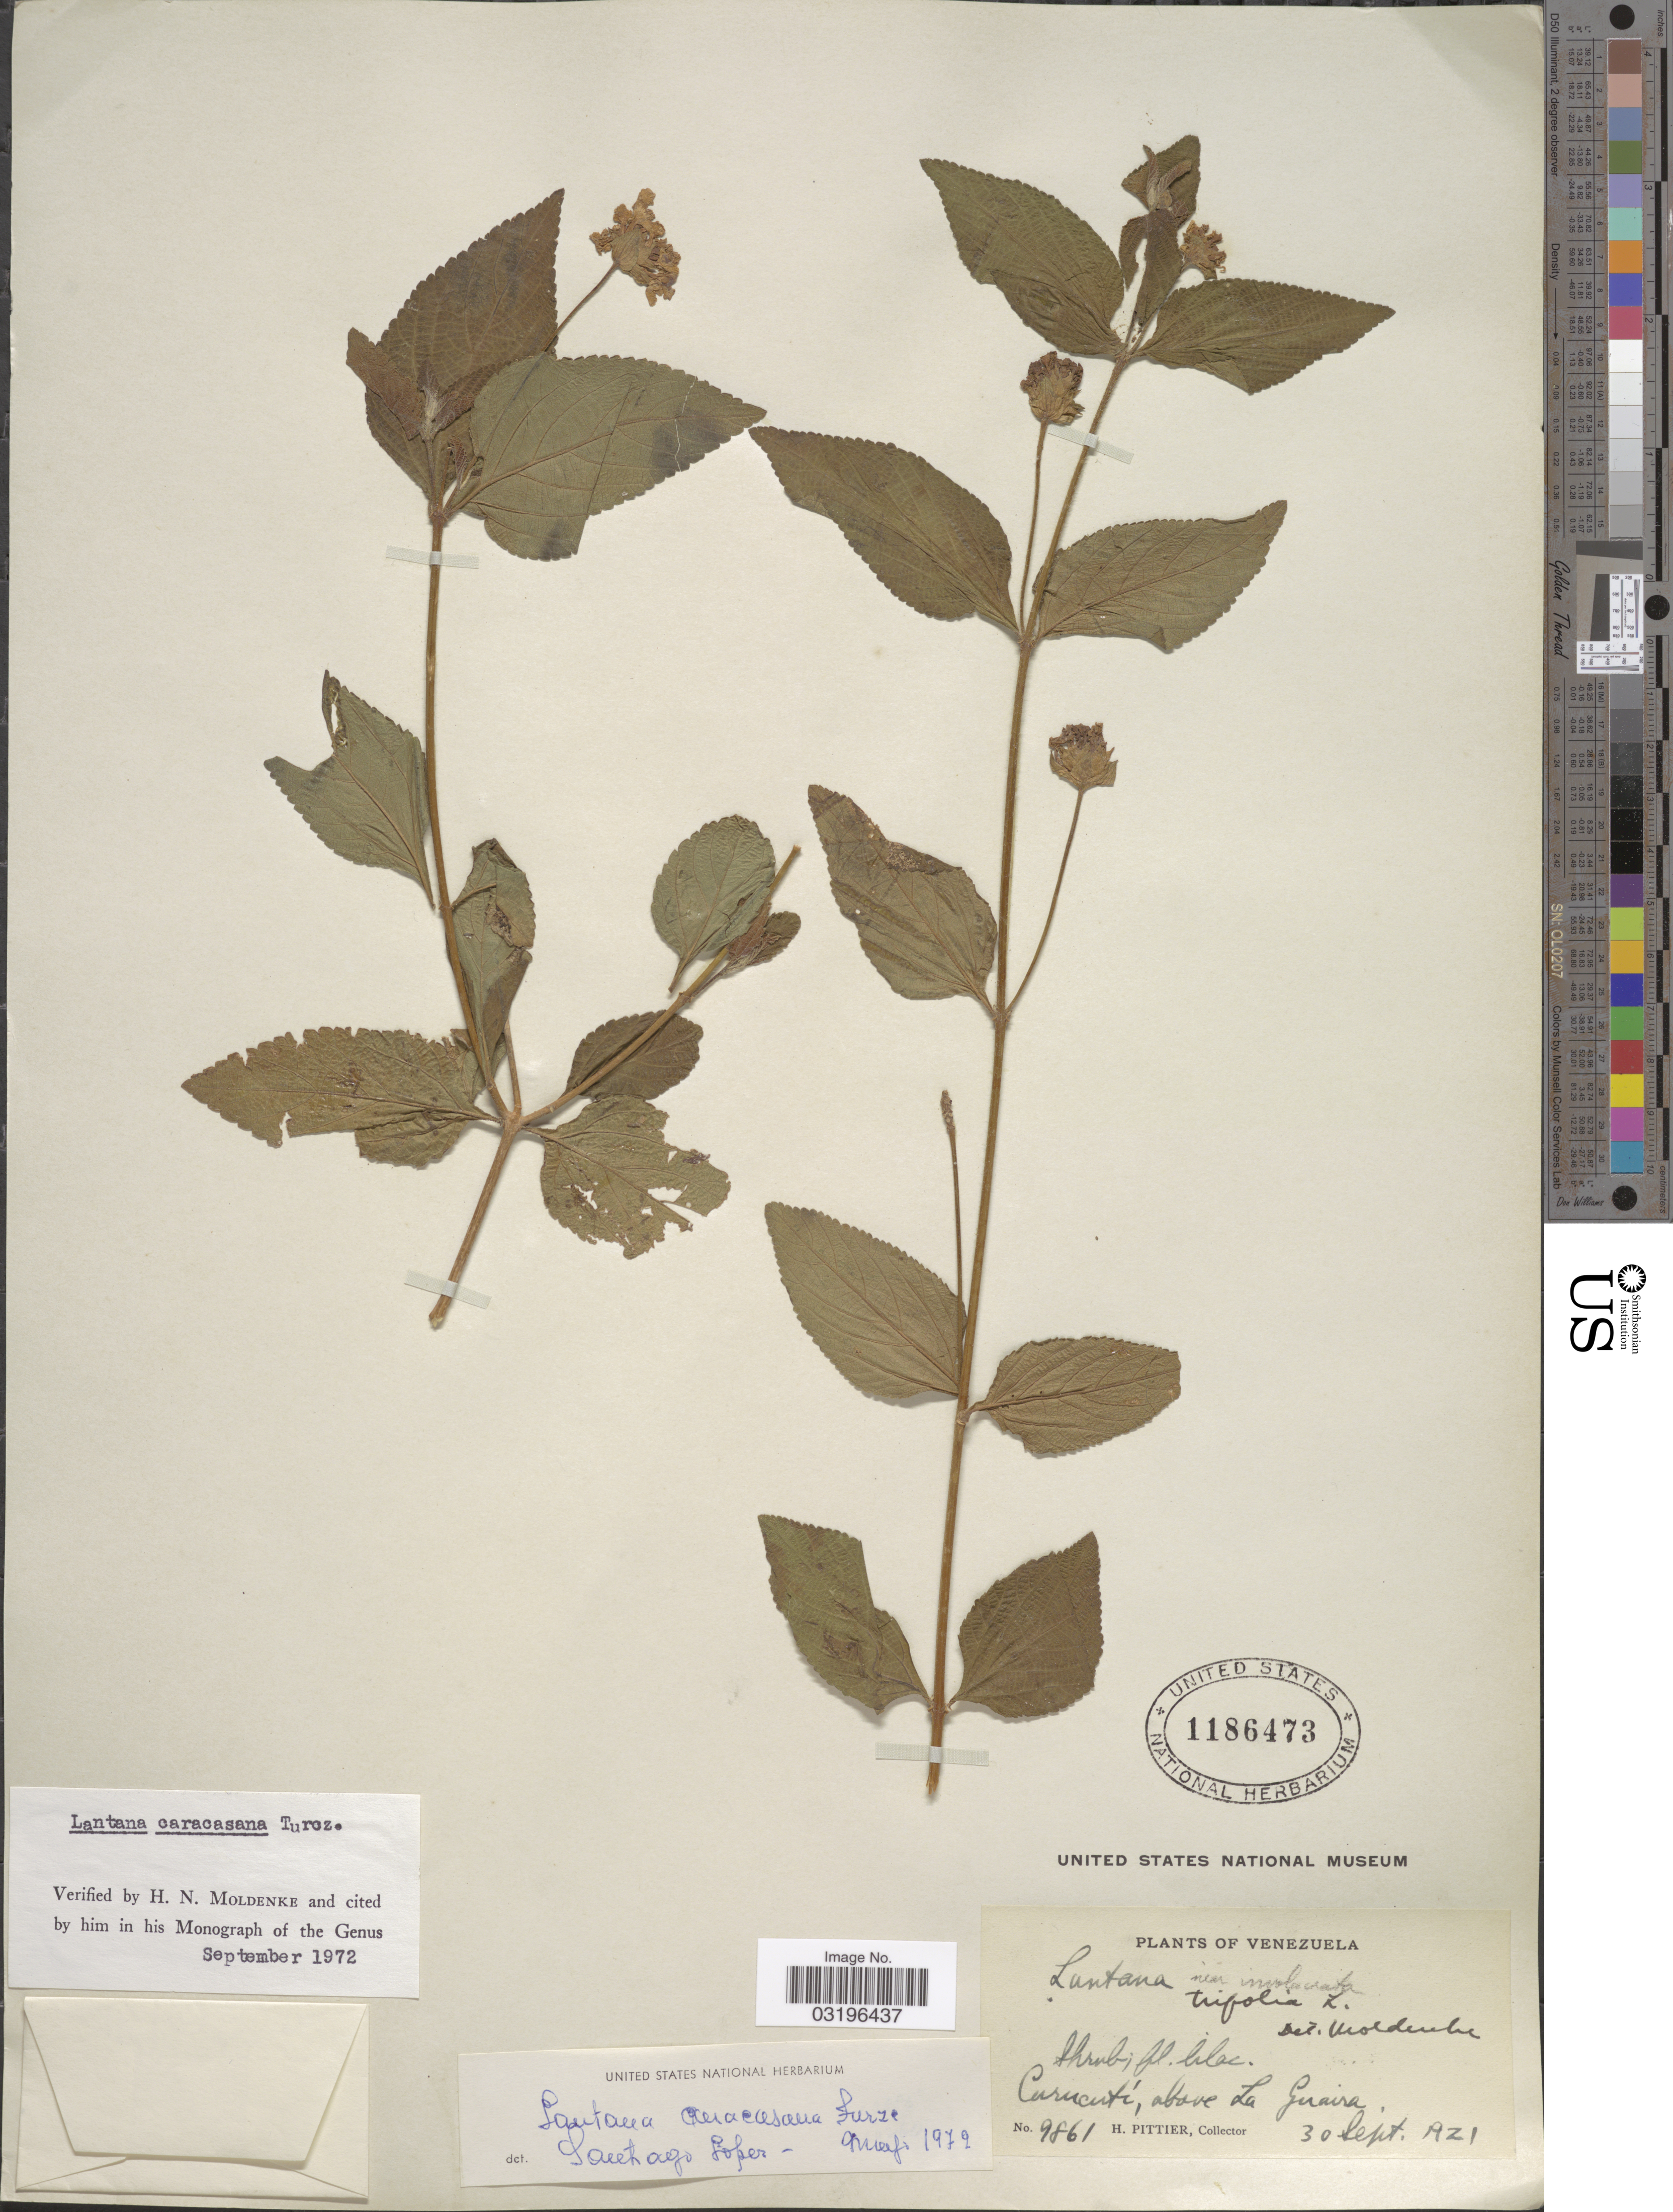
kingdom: Plantae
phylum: Tracheophyta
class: Magnoliopsida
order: Lamiales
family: Verbenaceae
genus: Lantana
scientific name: Lantana caracasana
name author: Turcz.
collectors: H. F. Pittier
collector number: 9861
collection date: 1921-09-30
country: Venezuela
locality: Carucutí, above La Guaira.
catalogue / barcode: US 1186473